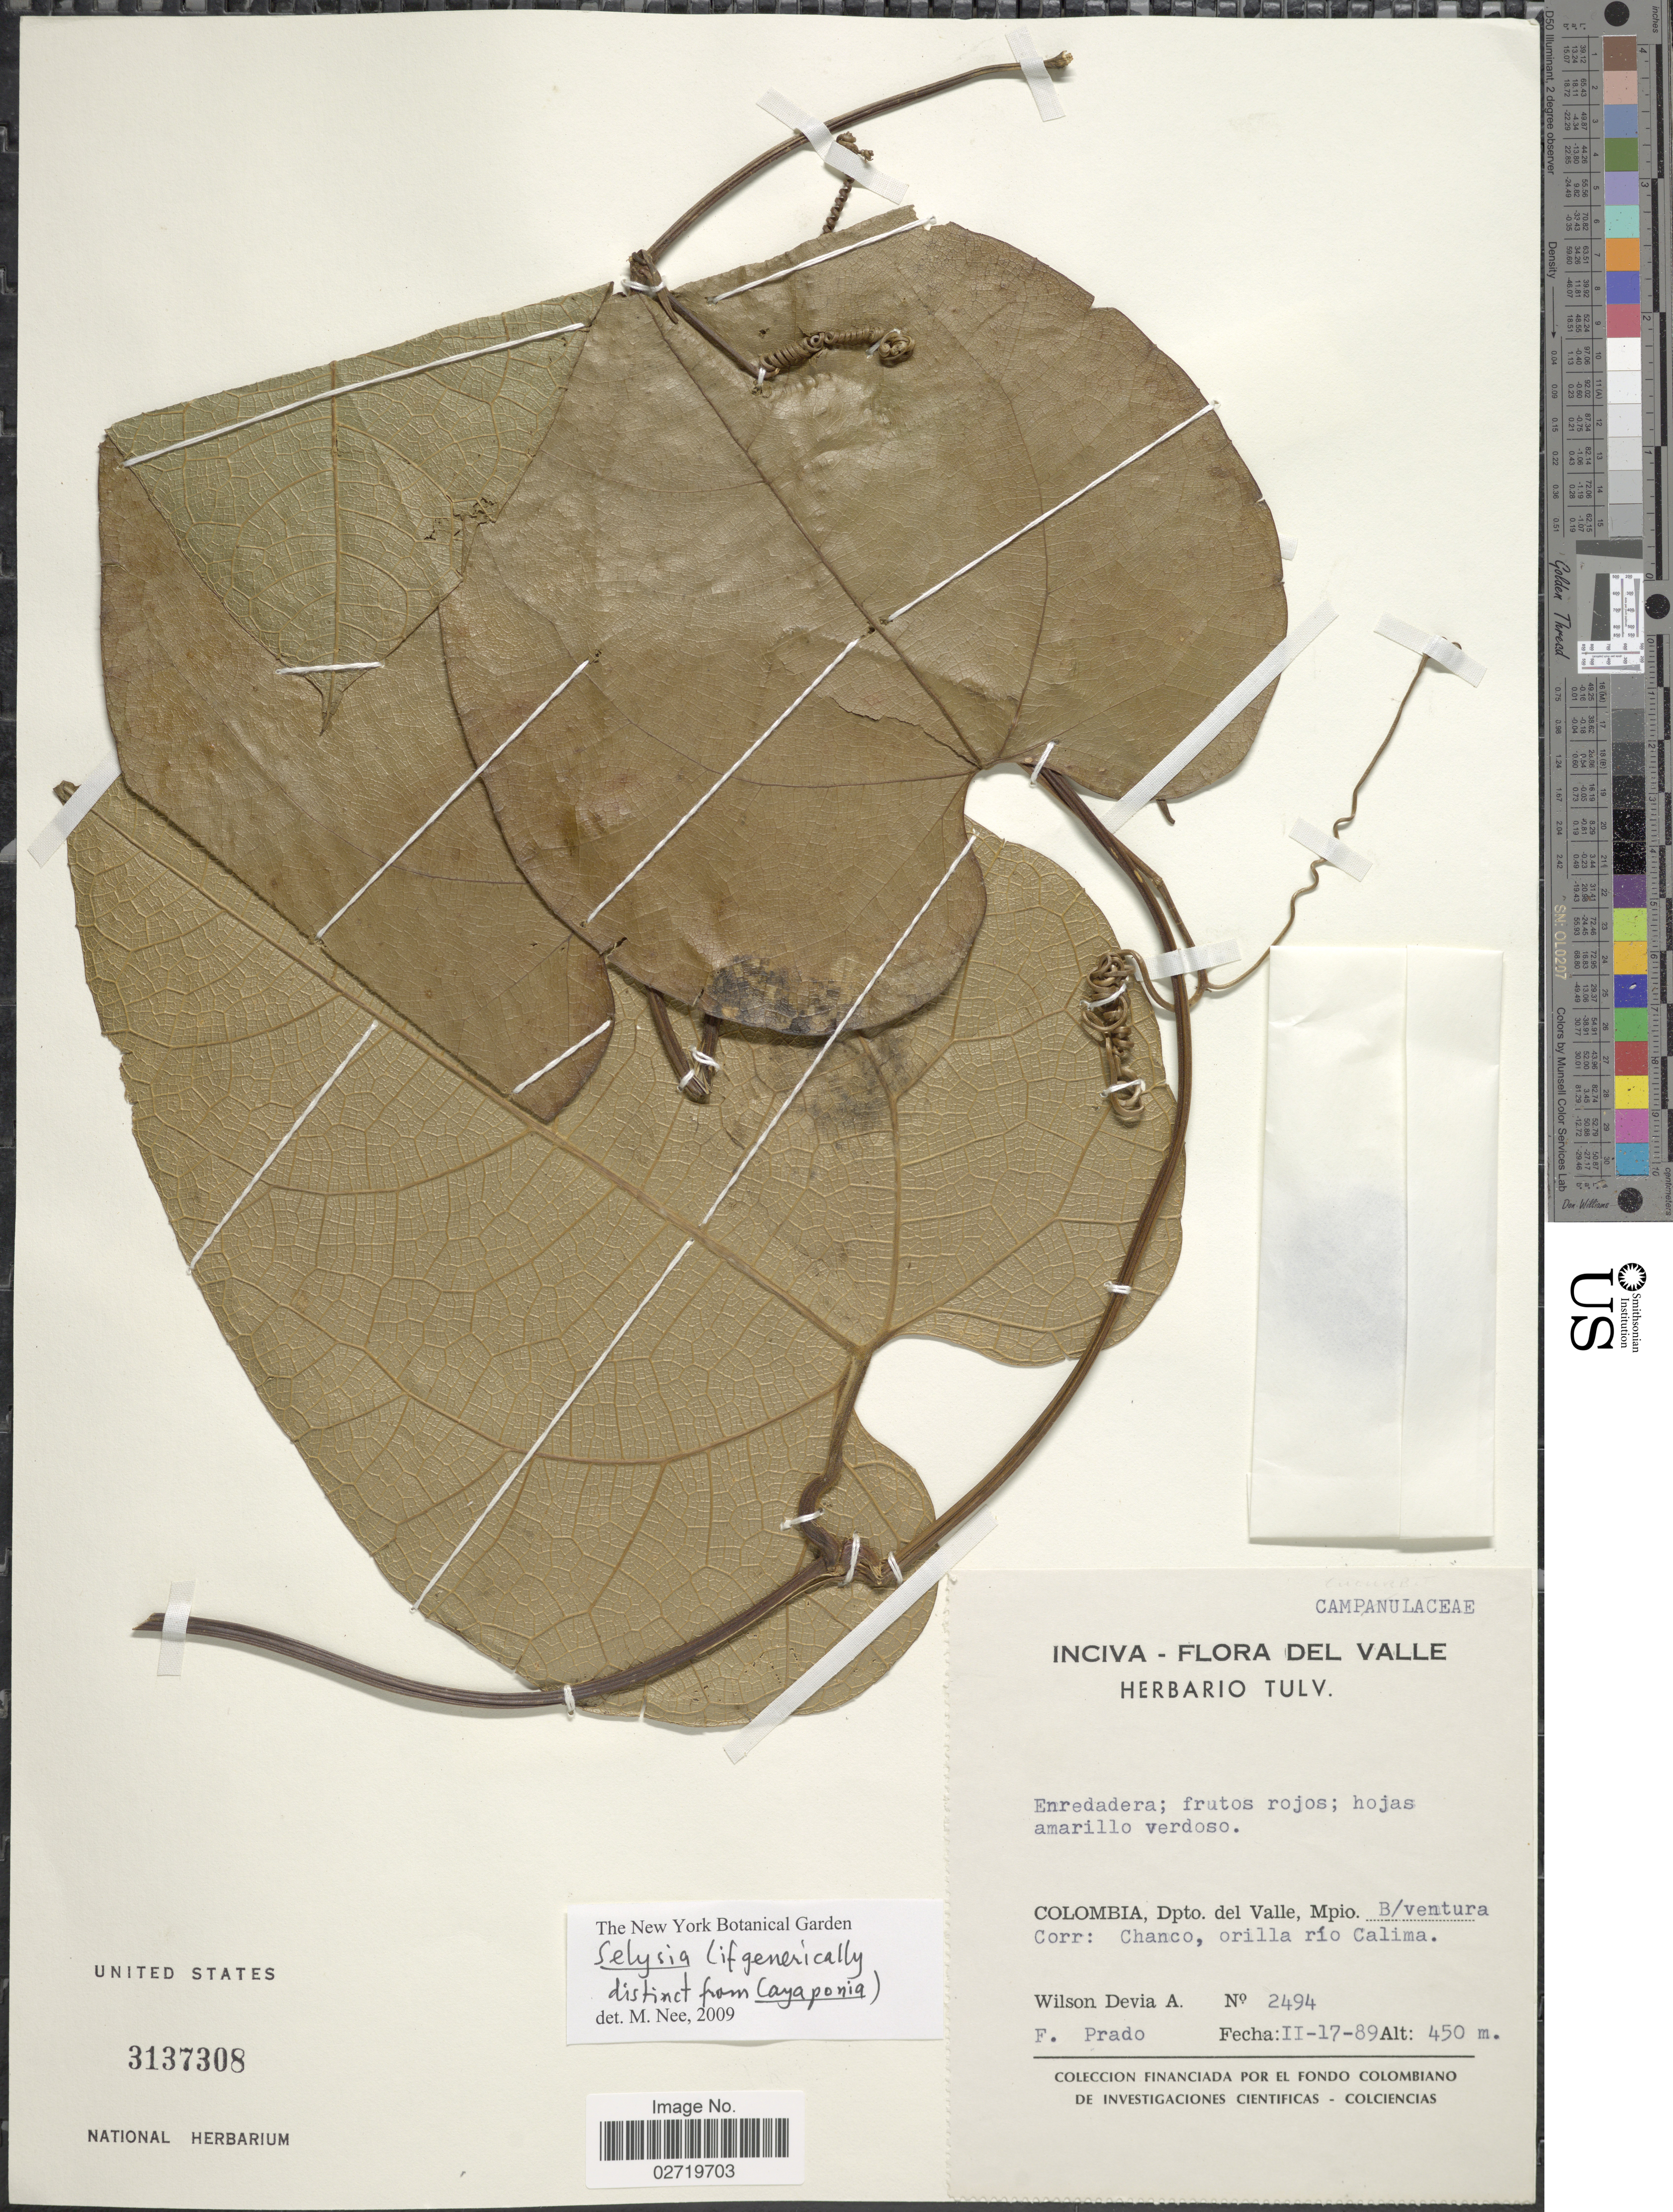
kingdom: Plantae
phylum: Tracheophyta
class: Magnoliopsida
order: Cucurbitales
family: Cucurbitaceae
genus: Selysia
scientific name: Selysia cordata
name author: Cogn.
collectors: W. Devia A. & F. Prado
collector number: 2494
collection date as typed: Transcribed d/m/y: 17/2/89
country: Colombia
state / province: Valle del Cauca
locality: Dpto. del Valle, Mpio. B/ventura. Corr: Chanco, orilla río Calima.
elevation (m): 450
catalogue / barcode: US 3137308